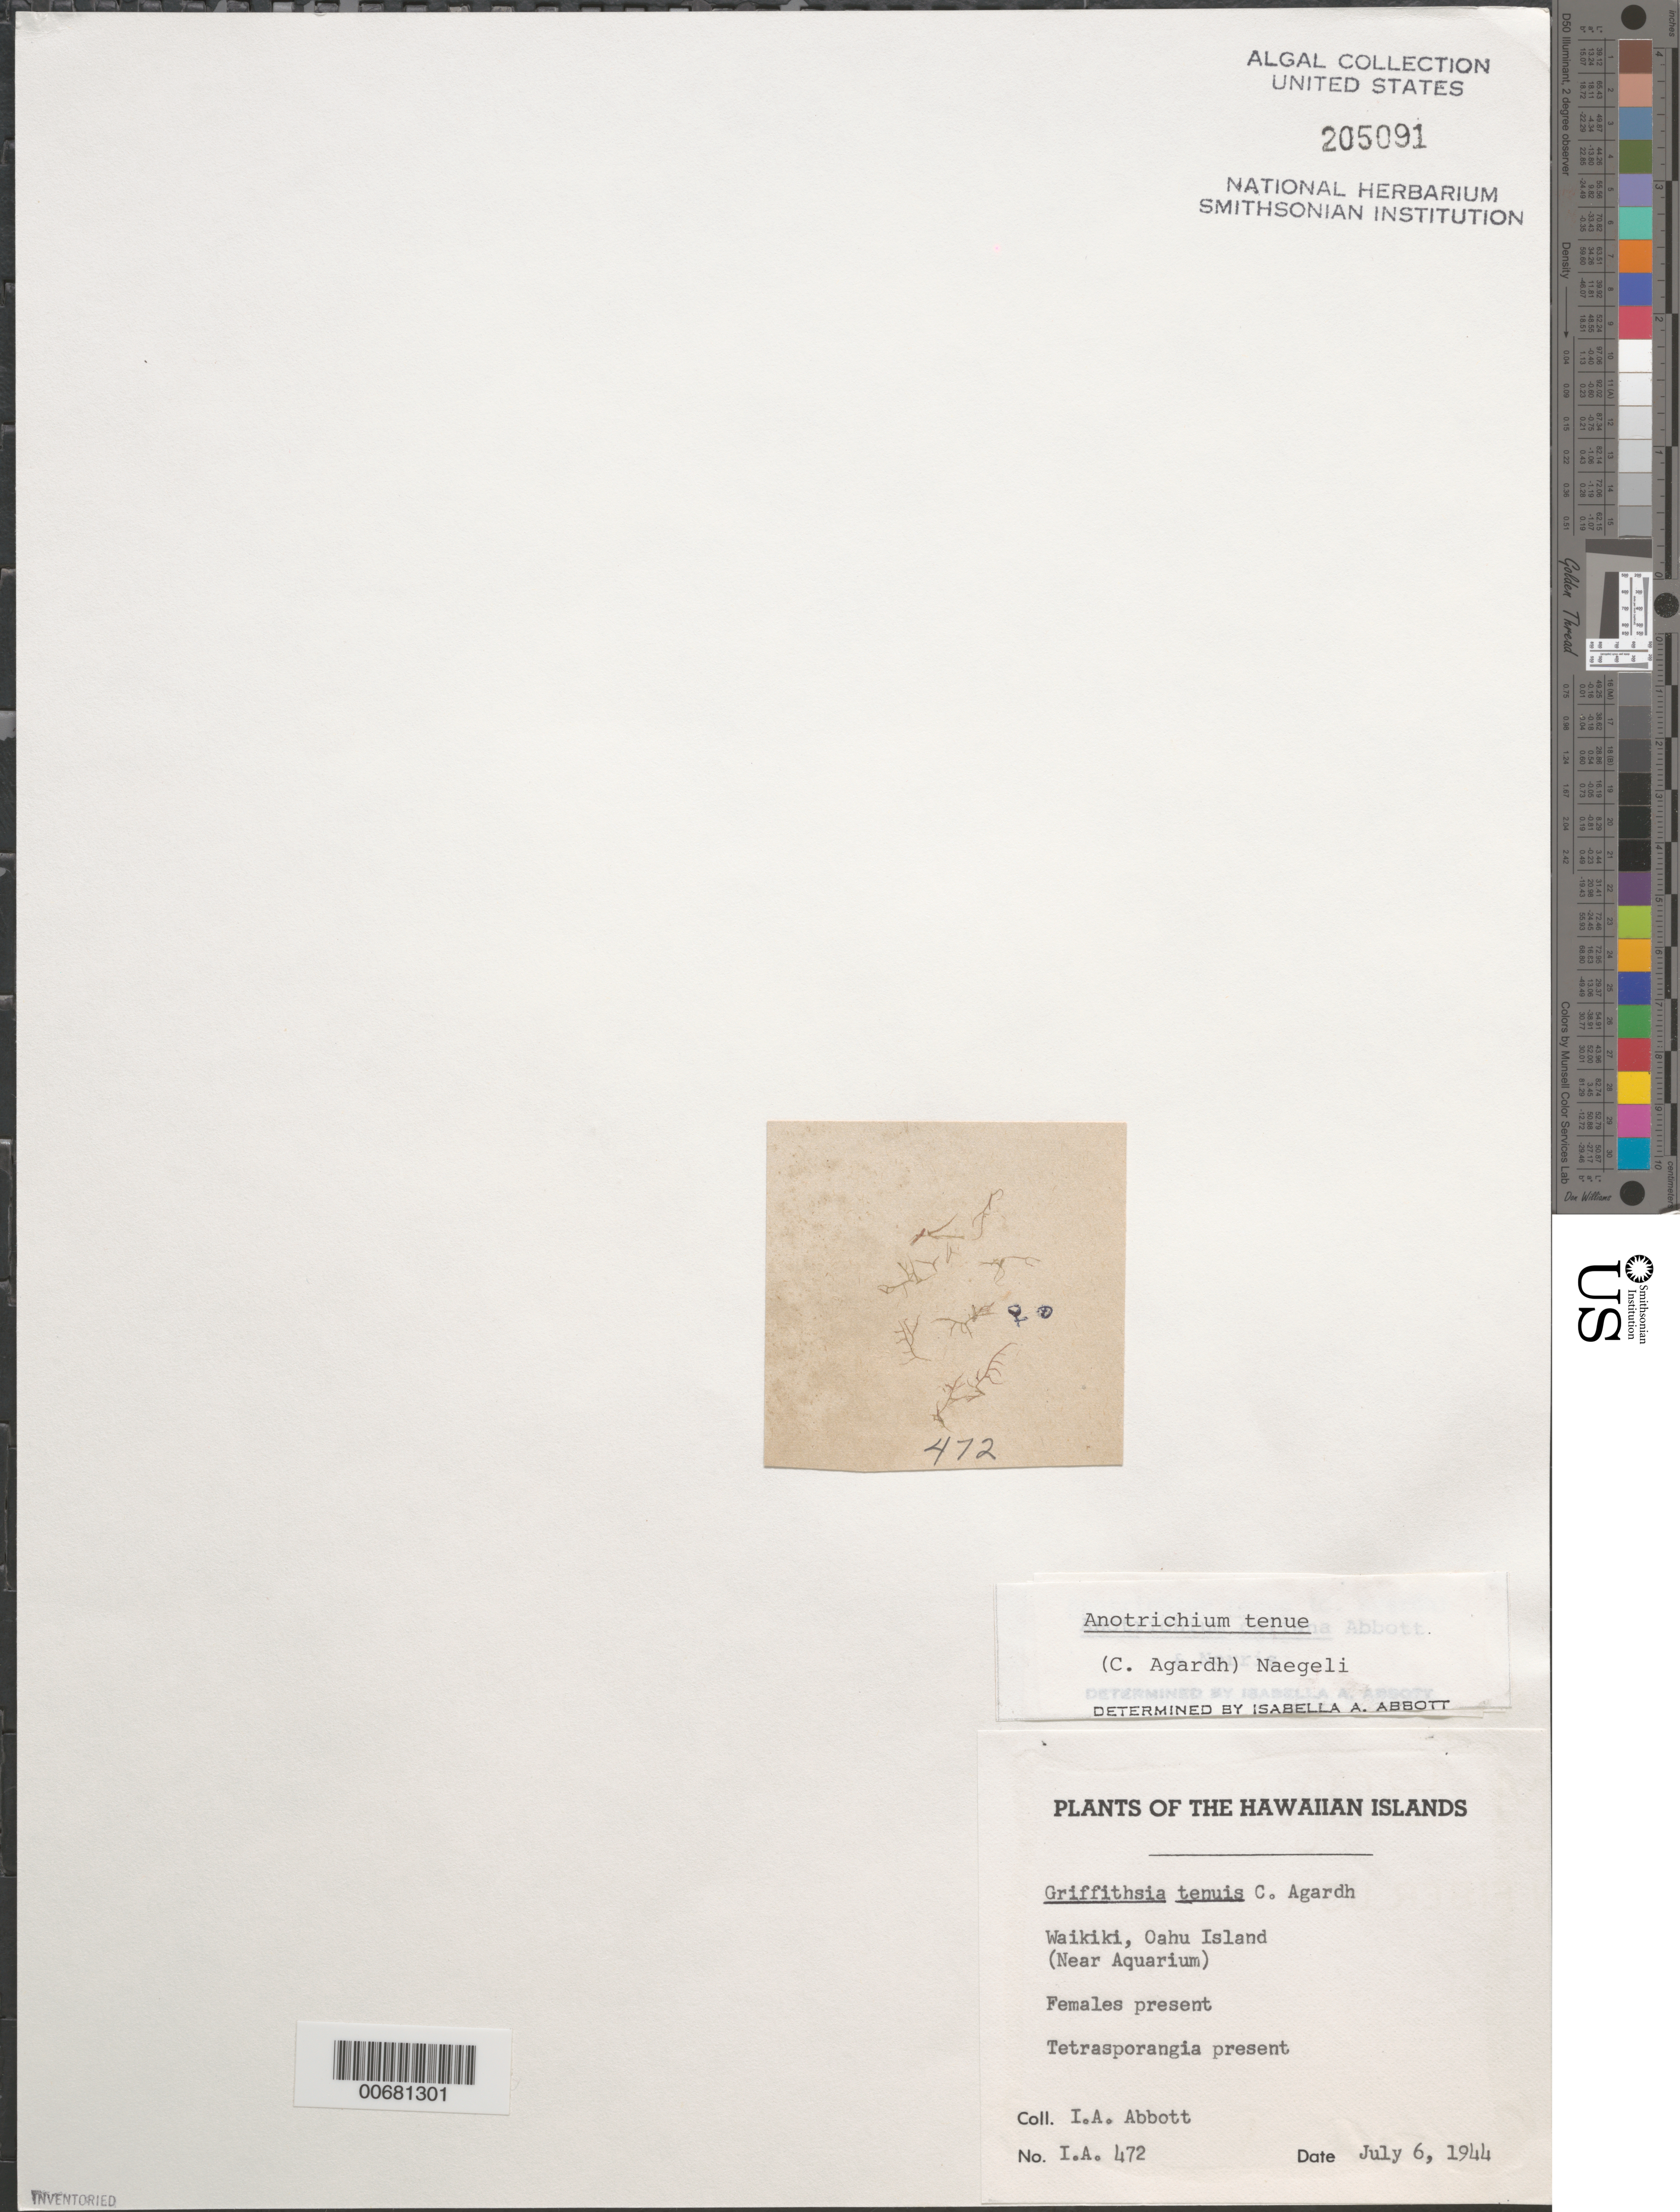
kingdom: Plantae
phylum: Rhodophyta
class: Florideophyceae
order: Ceramiales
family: Wrangeliaceae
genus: Anotrichium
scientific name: Anotrichium tenue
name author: (C. Agardh) Nägeli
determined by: Abbott, Isabella A.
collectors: I. A. Abbott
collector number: IAA 472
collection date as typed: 06 Jul 1944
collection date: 1944-07-06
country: United States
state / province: Hawaii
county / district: Honolulu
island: Oahu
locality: Waikiki near Aquarium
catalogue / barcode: US 205091